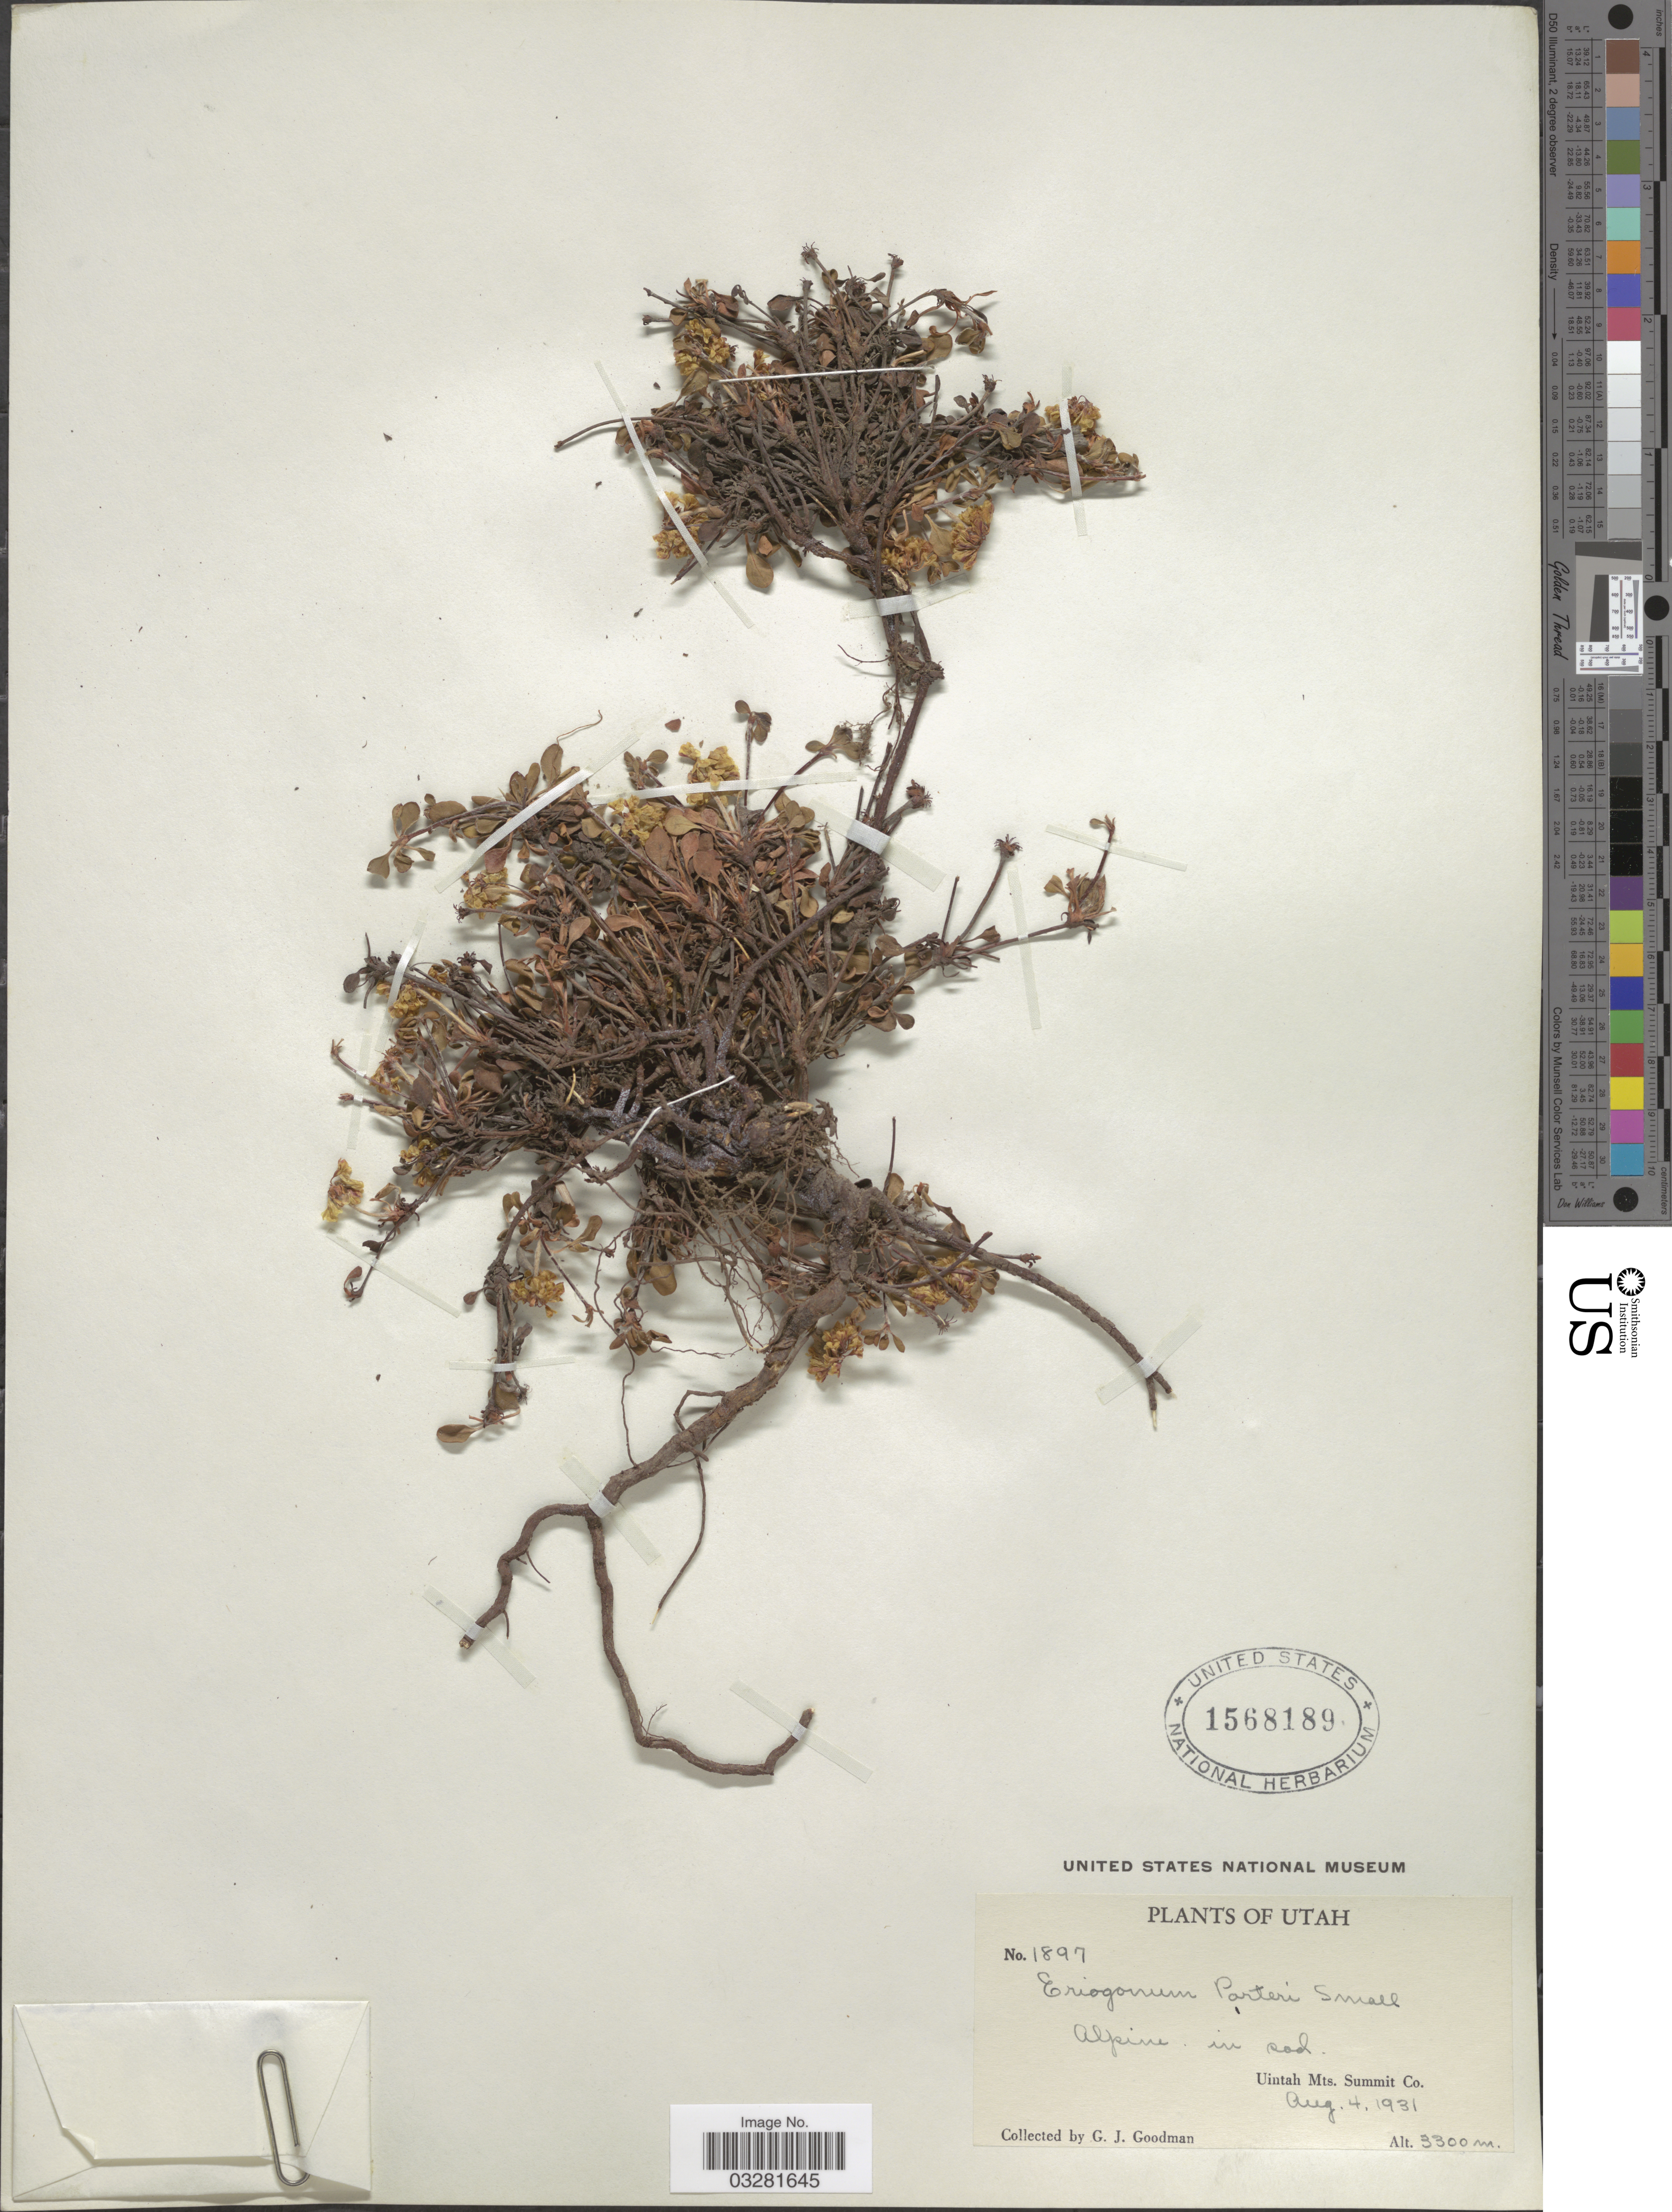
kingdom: Plantae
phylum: Tracheophyta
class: Magnoliopsida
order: Caryophyllales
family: Polygonaceae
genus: Eriogonum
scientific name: Eriogonum umbellatum var. porteri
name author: (Small) S. Stokes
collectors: G. J. Goodman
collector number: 1897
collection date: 1931-08-04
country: United States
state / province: Utah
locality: Uintah Mts. Summit Co.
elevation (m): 3300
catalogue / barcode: US 1568189